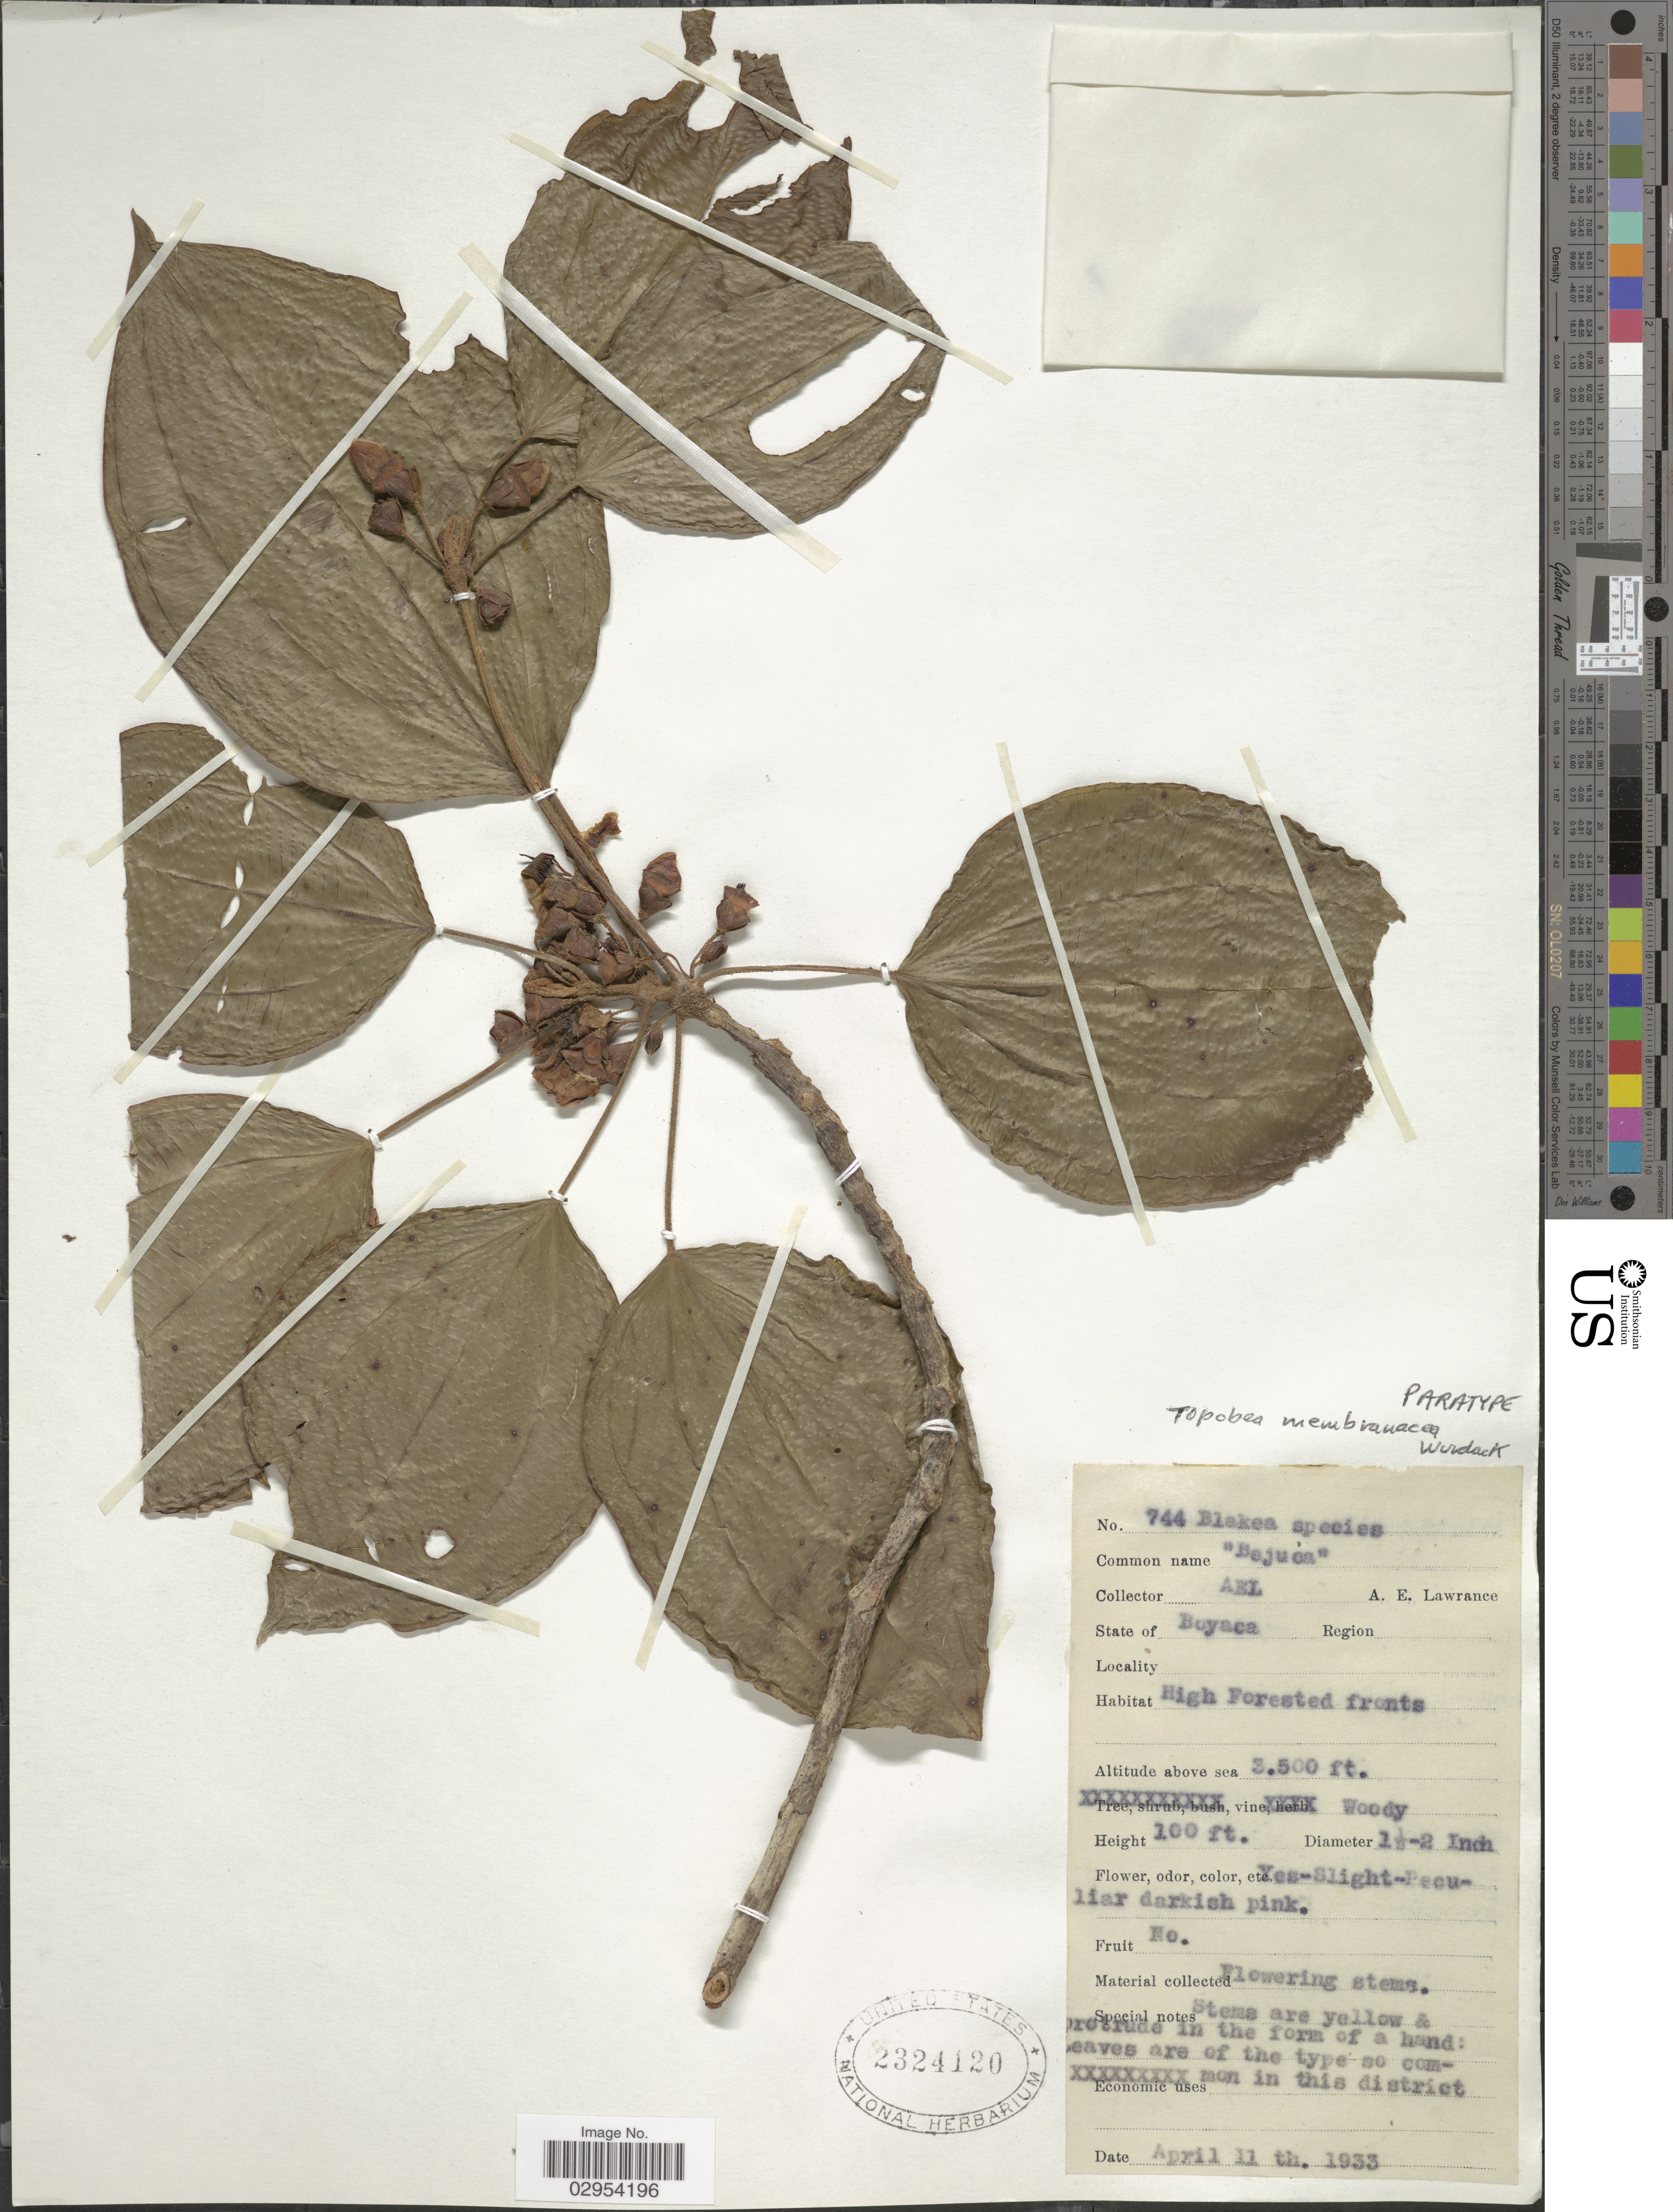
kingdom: Plantae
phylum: Tracheophyta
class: Magnoliopsida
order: Myrtales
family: Melastomataceae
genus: Topobea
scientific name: Topobea membranacea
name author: Wurdack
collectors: A. Lawrance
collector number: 744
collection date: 1933-04-11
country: Colombia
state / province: Boyacá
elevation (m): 1067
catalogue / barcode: US 2324120